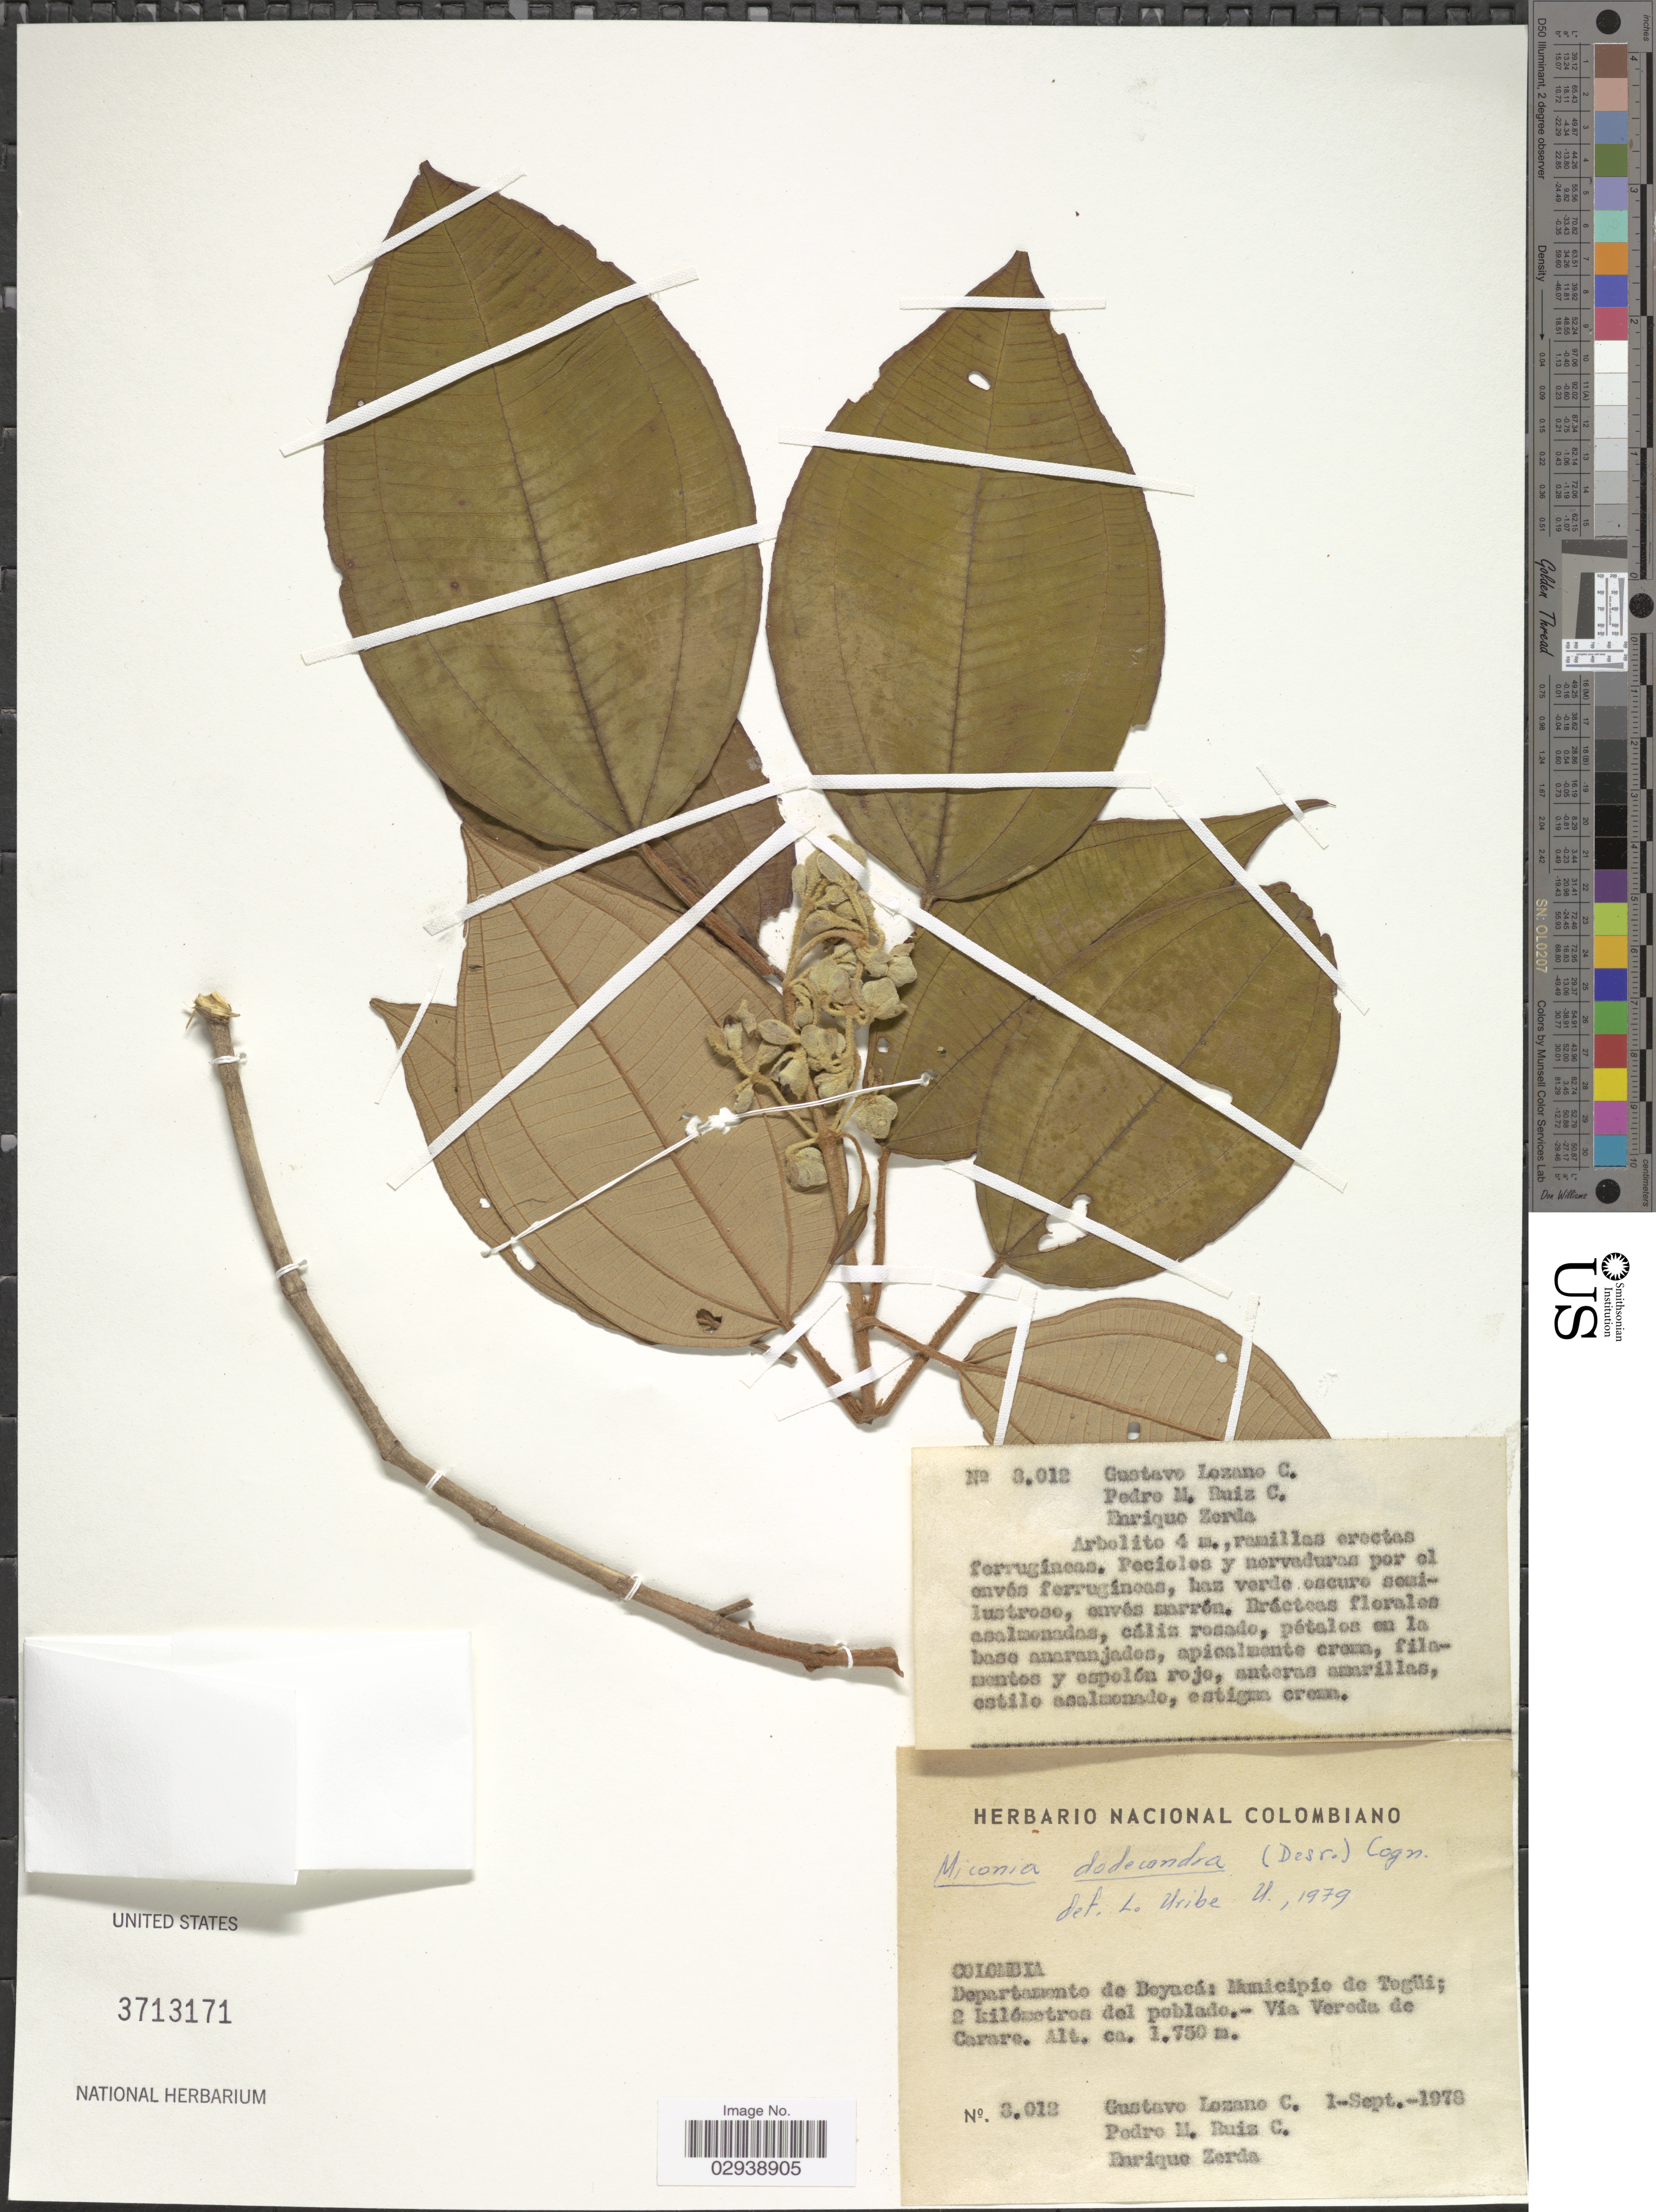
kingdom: Plantae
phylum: Tracheophyta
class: Magnoliopsida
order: Myrtales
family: Melastomataceae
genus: Miconia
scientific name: Miconia dodecandra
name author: Cogn.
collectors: G. Lozano-Contreras, P. Ruiz & E. Zerda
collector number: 3012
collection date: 1978-09-01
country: Colombia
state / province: Boyacá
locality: Departamento de Boyacá: Municipio de Togüi; 2 kilómetros del poblado - Via Vereda de Carare.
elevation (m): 1750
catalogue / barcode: US 3713171